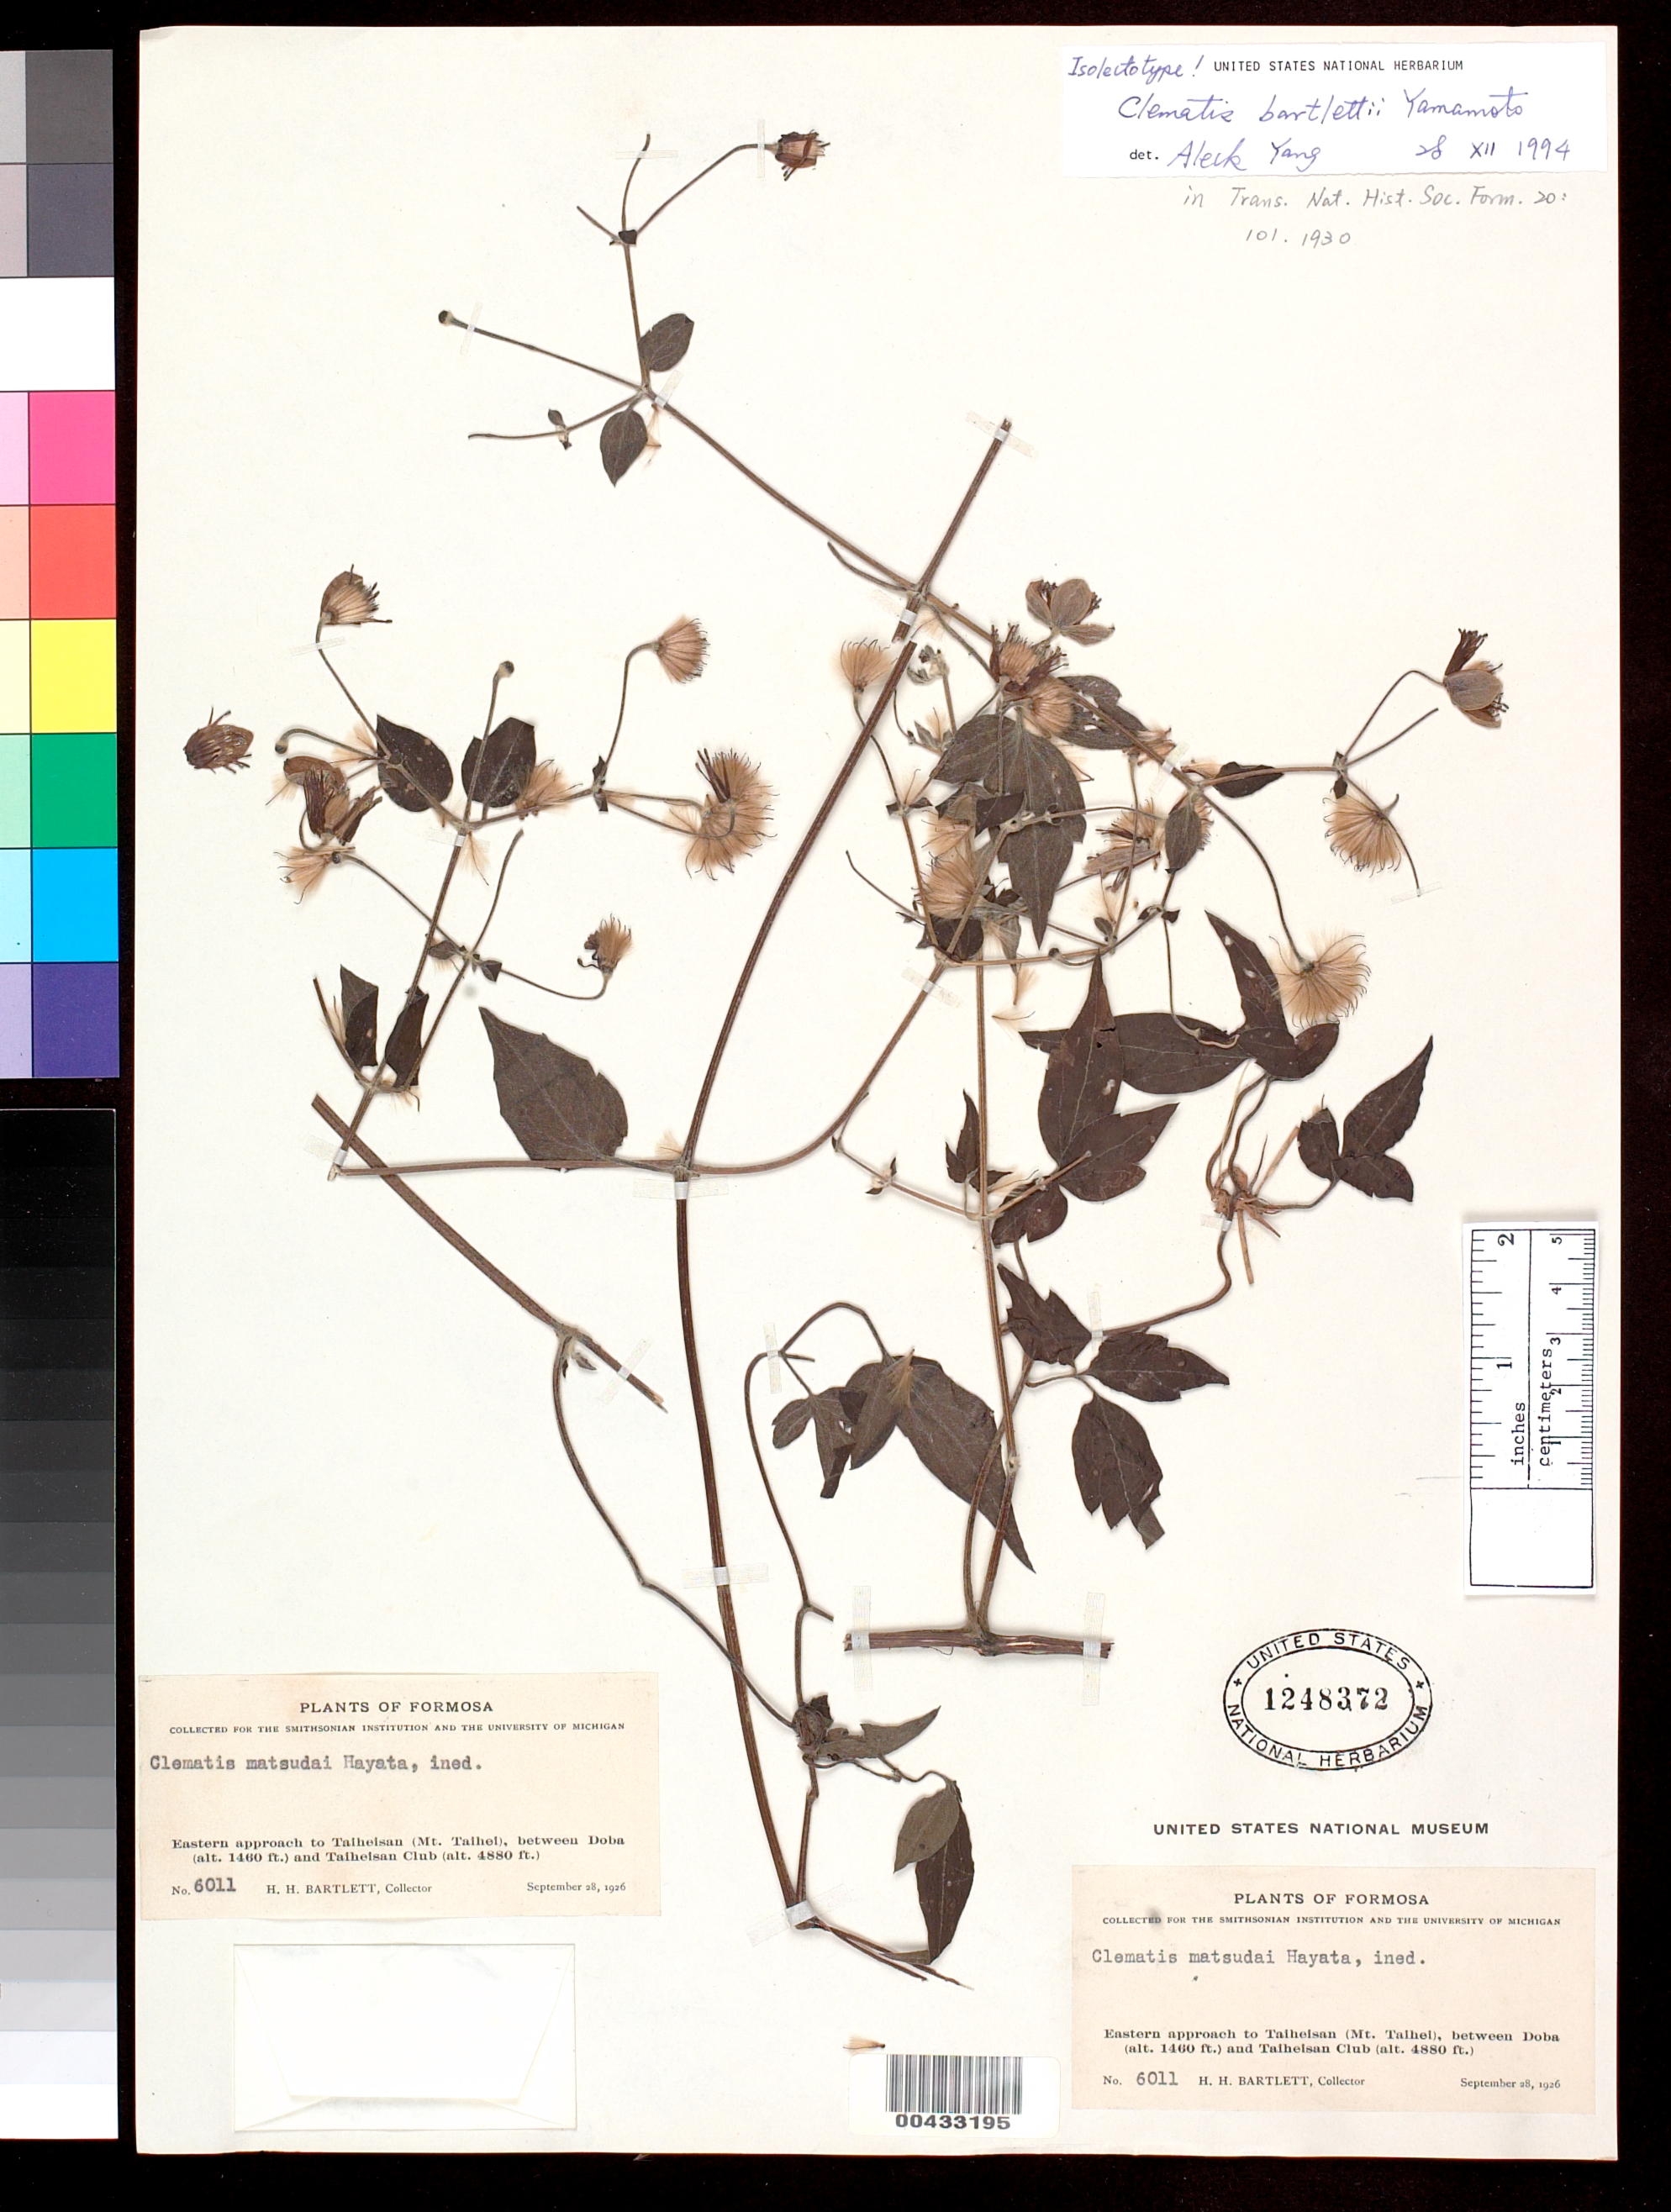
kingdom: Plantae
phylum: Tracheophyta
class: Magnoliopsida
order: Ranunculales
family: Ranunculaceae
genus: Clematis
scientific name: Clematis bartlettii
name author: Yamam.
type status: Isotype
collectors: H. H. Bartlett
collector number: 6011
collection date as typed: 28 Sep 1926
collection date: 1926-09-28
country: Taiwan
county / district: Yilan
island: Taiwan [Formosa]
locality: Eastern approach to Taiheisan (Mt. Taihei), between Doba and Taiheisan Club.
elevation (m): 445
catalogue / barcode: US 1248372